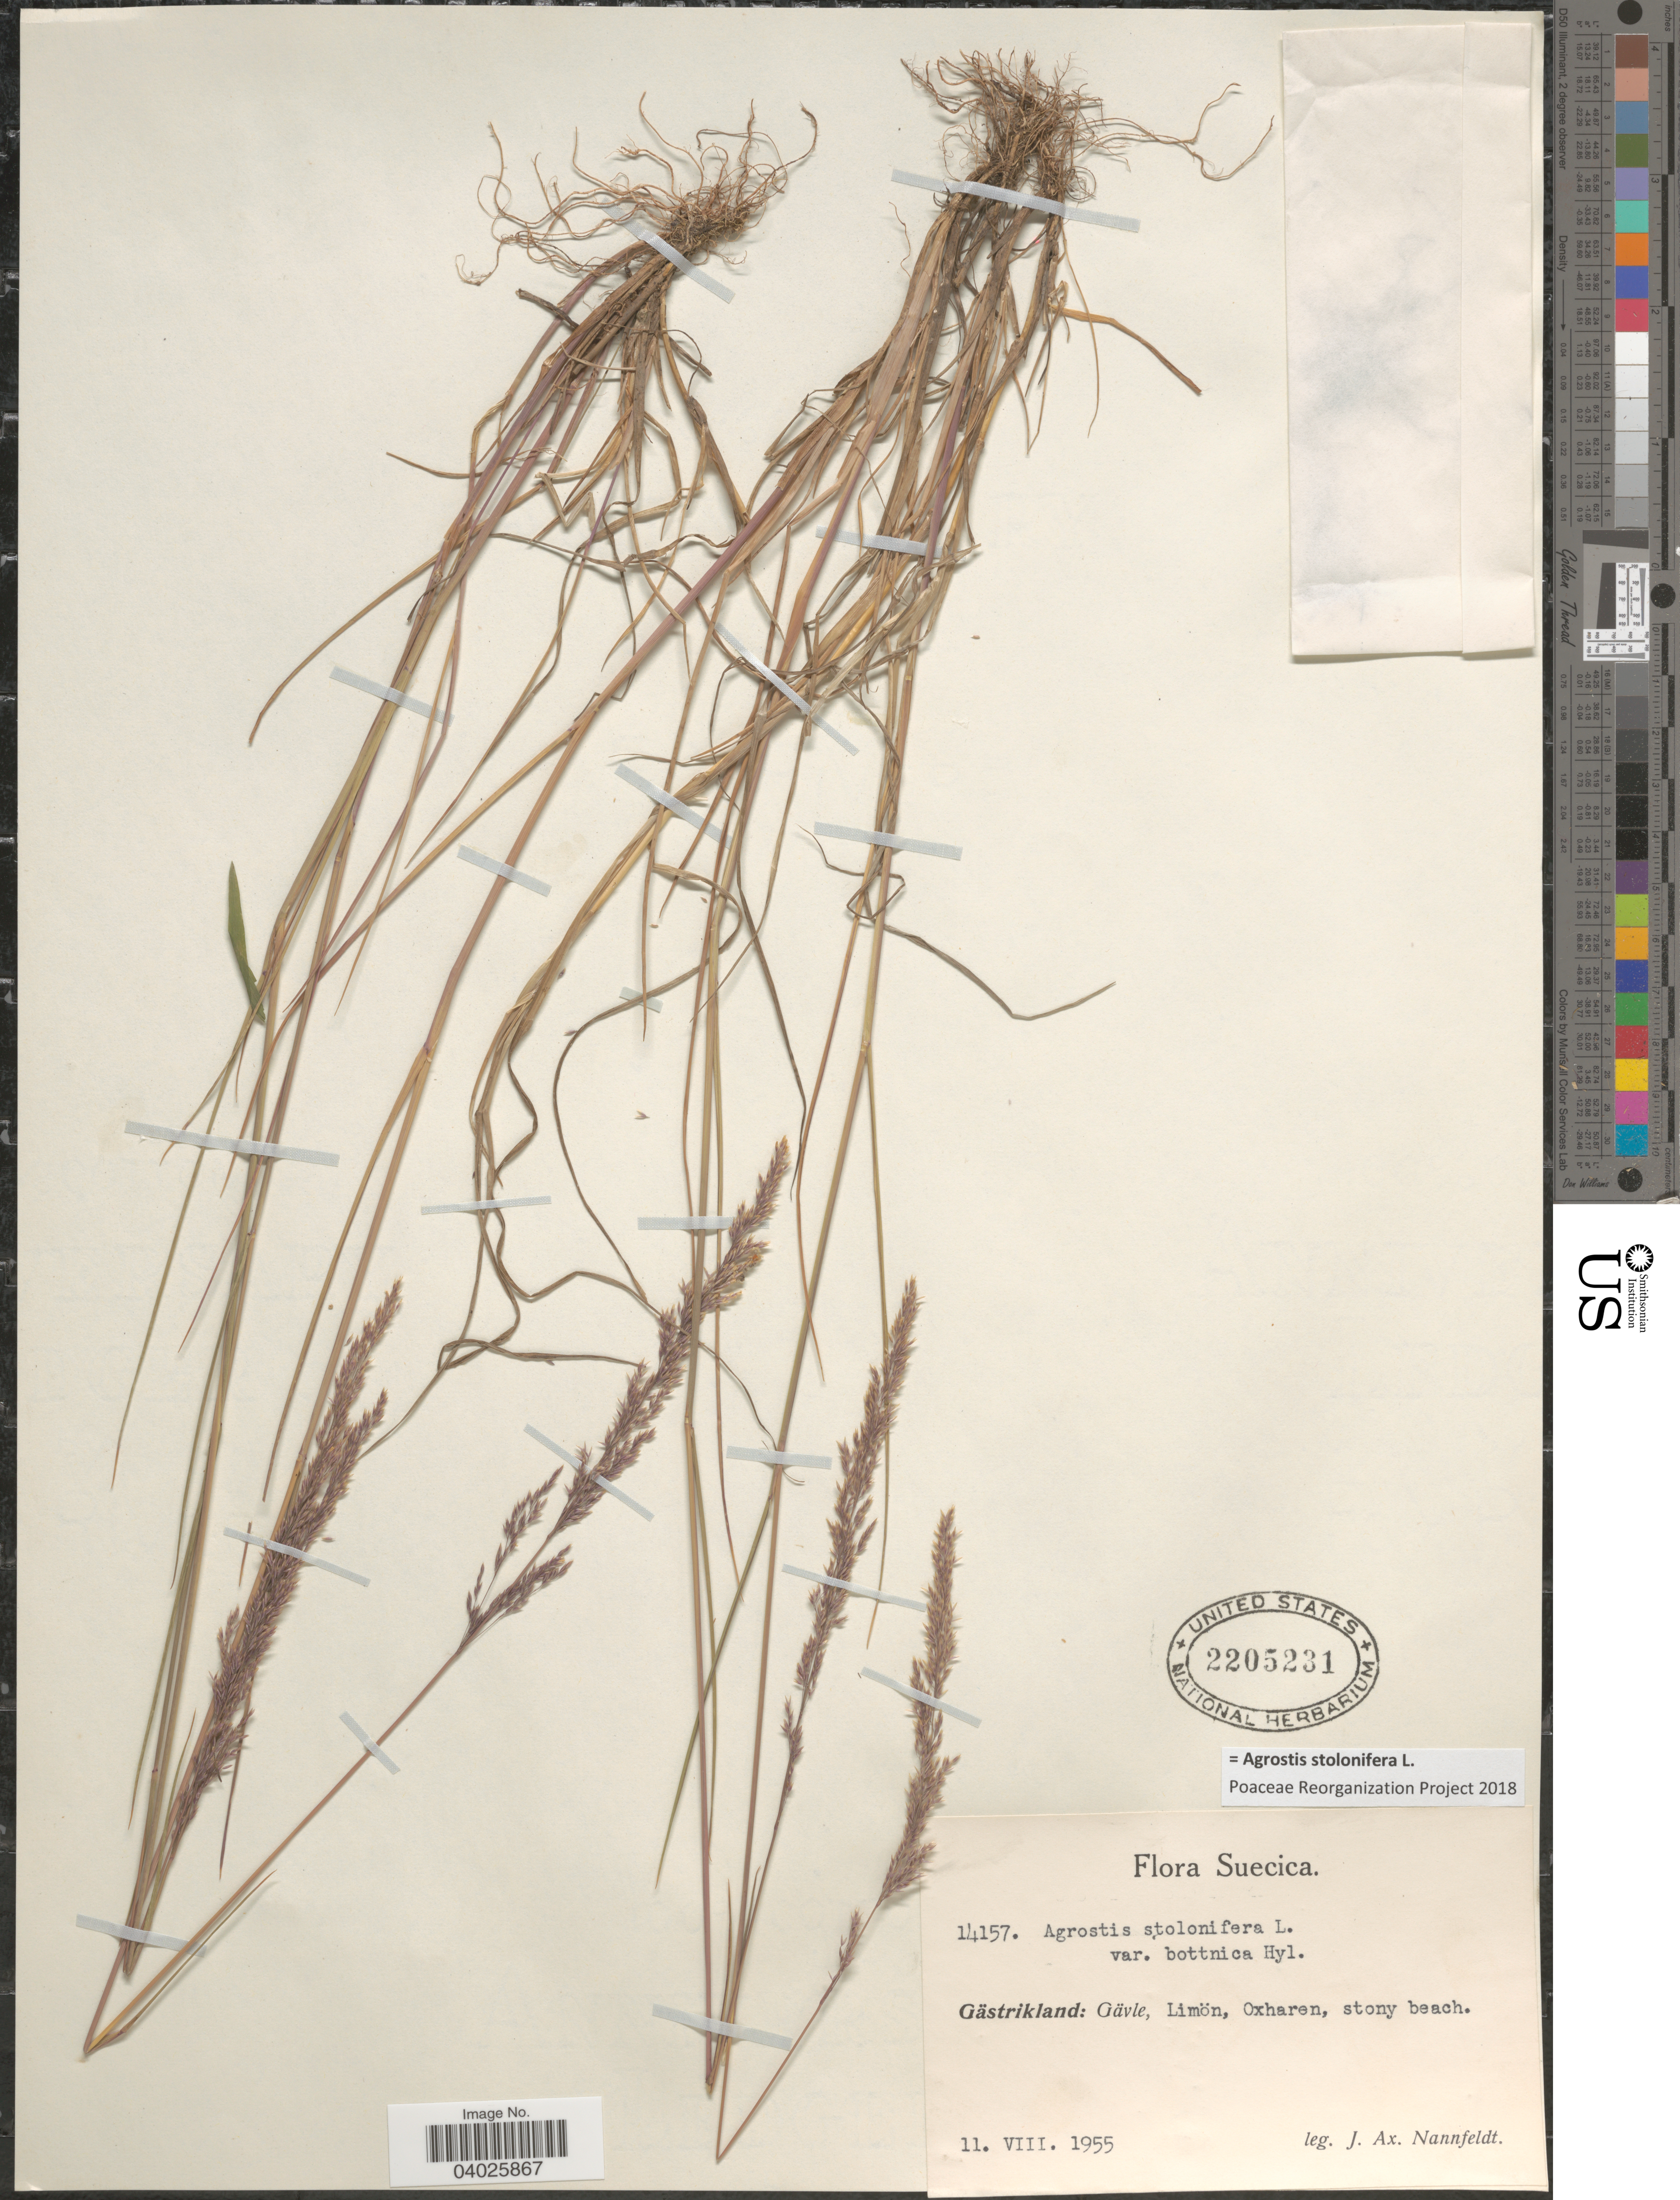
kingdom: Plantae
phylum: Tracheophyta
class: Liliopsida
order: Poales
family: Poaceae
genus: Agrostis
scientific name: Agrostis stolonifera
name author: L.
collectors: J. Nannfeldt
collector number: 14157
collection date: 1955-08-11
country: Sweden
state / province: Gavleborg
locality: Suecica. Gästrikland: Gävle, Limön, Oxharen.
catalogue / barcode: US 2205231